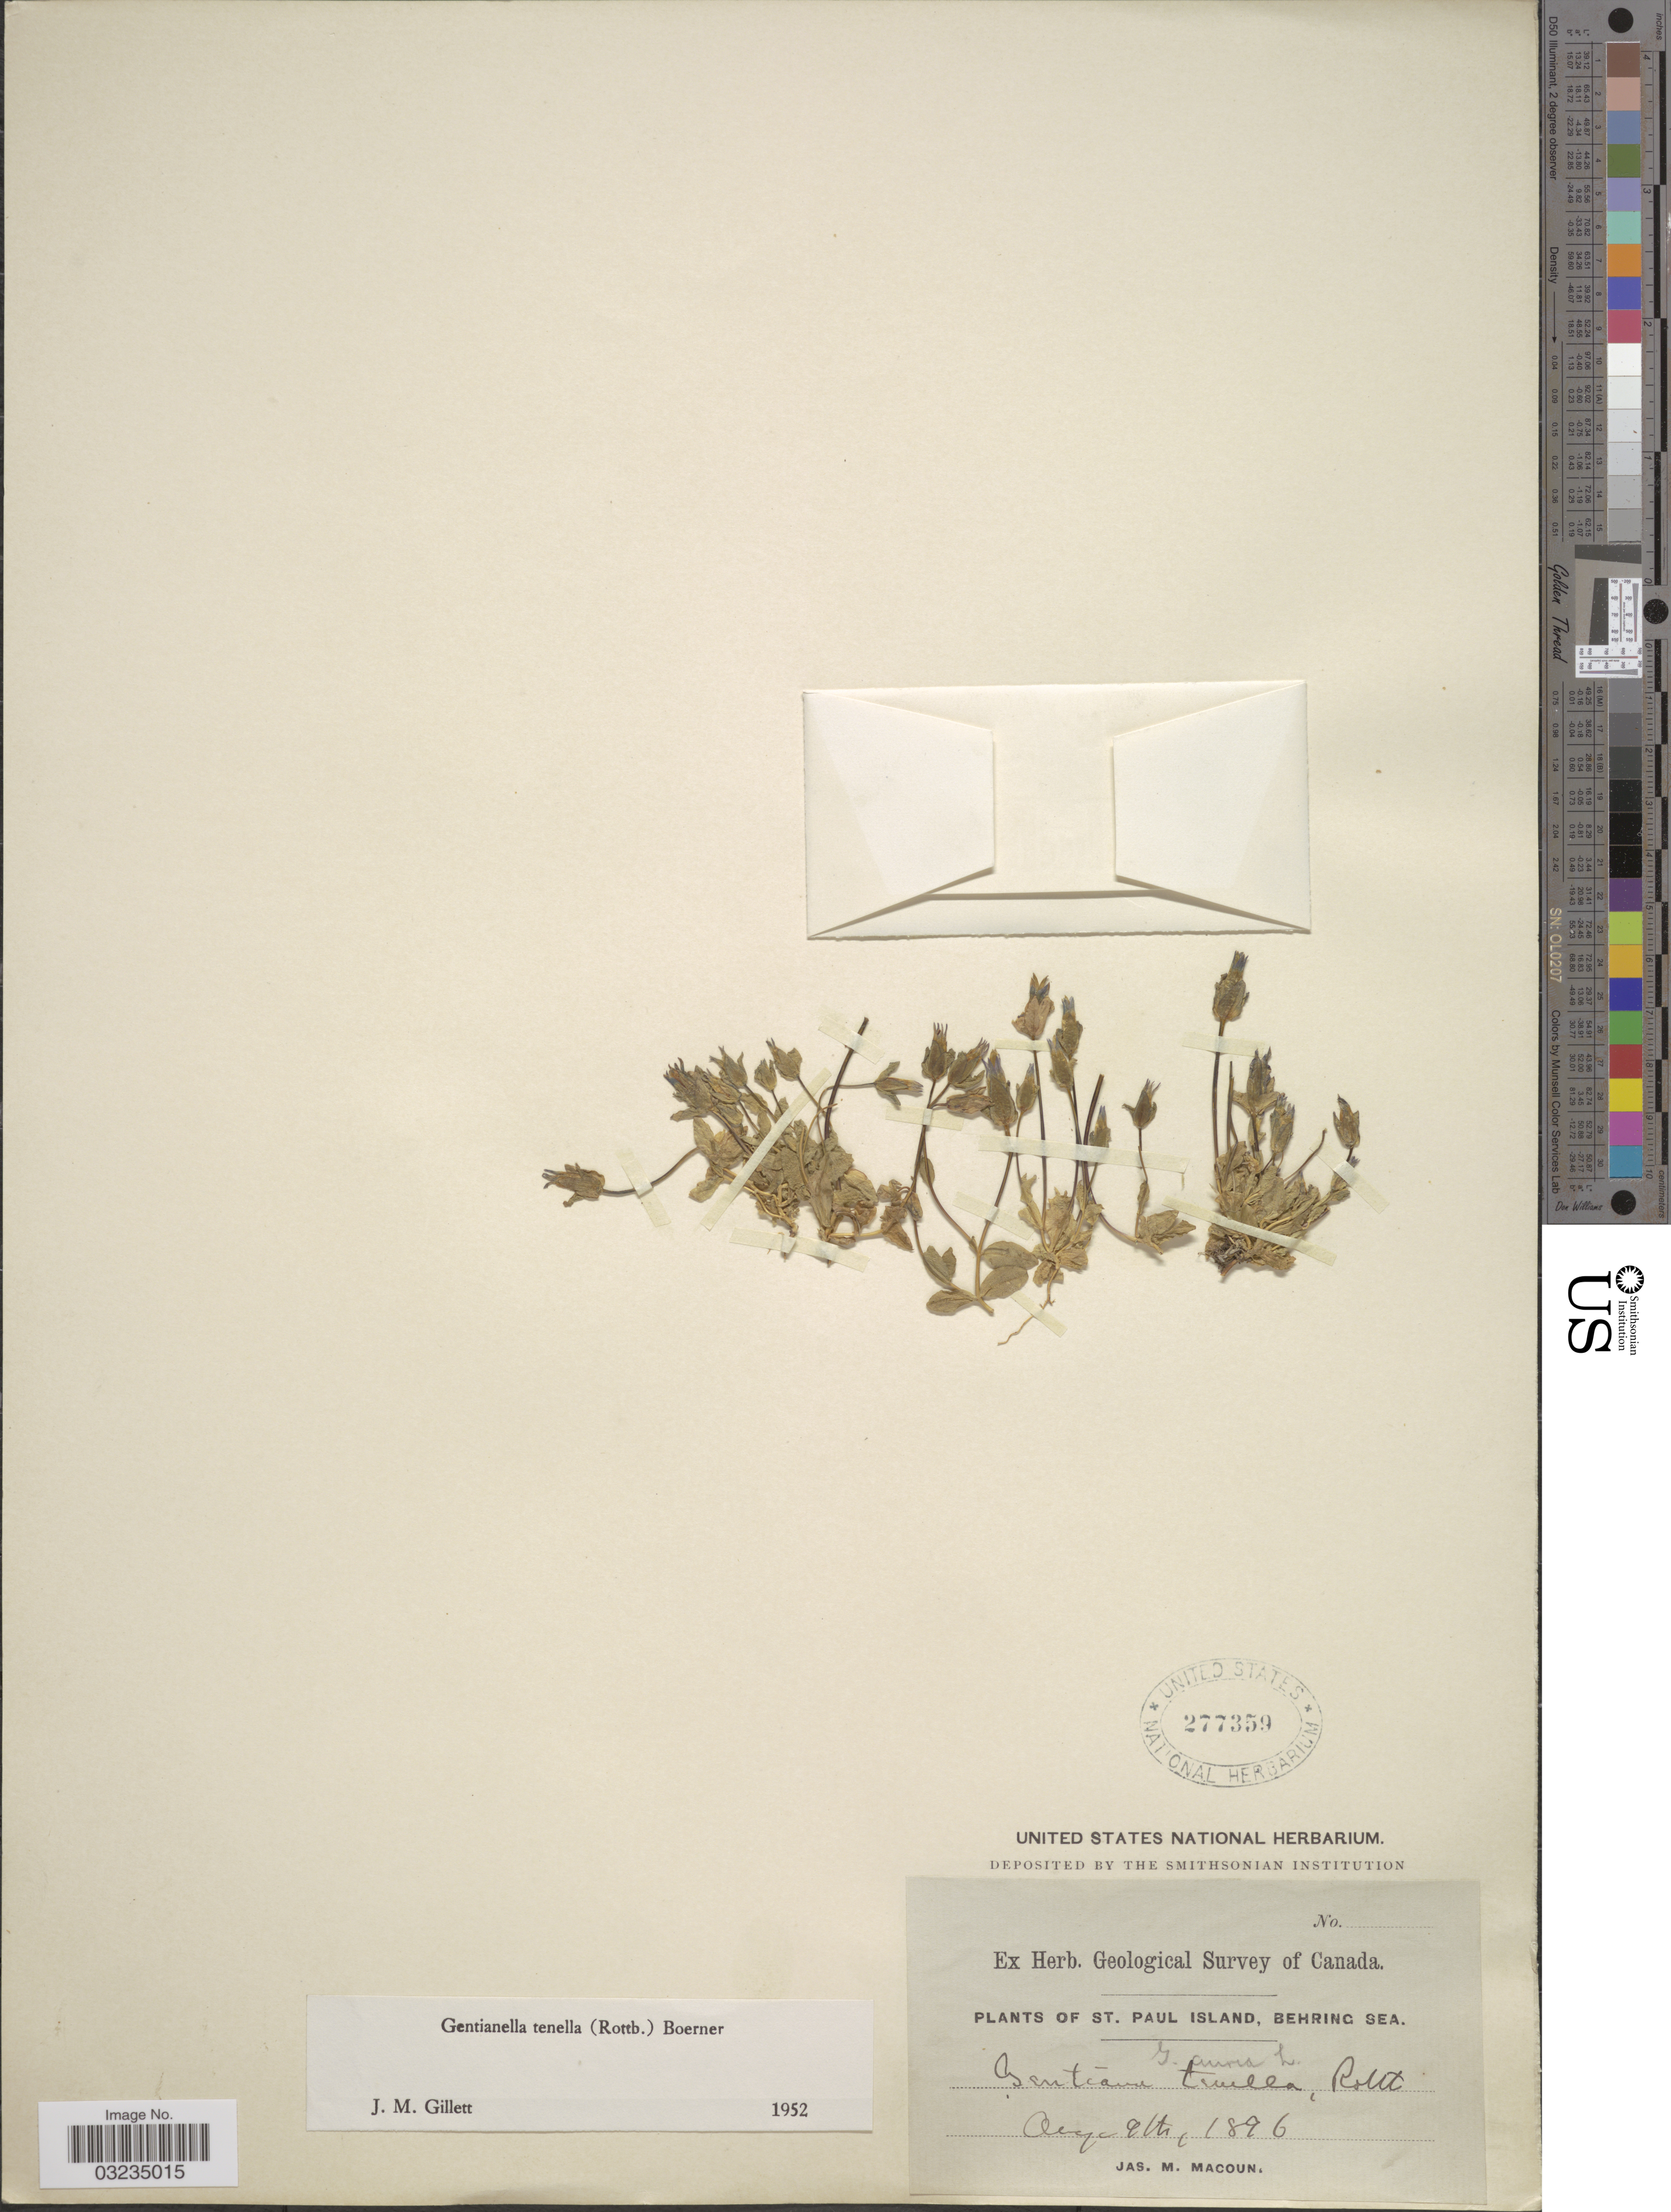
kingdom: Plantae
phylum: Tracheophyta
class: Magnoliopsida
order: Gentianales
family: Gentianaceae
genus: Gentiana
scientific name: Gentiana tenella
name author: Rottb.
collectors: J. M. Macoun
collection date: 1896-08-09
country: United States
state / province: Alaska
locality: St. Paul Island, Behring Sea.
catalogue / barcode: US 277359